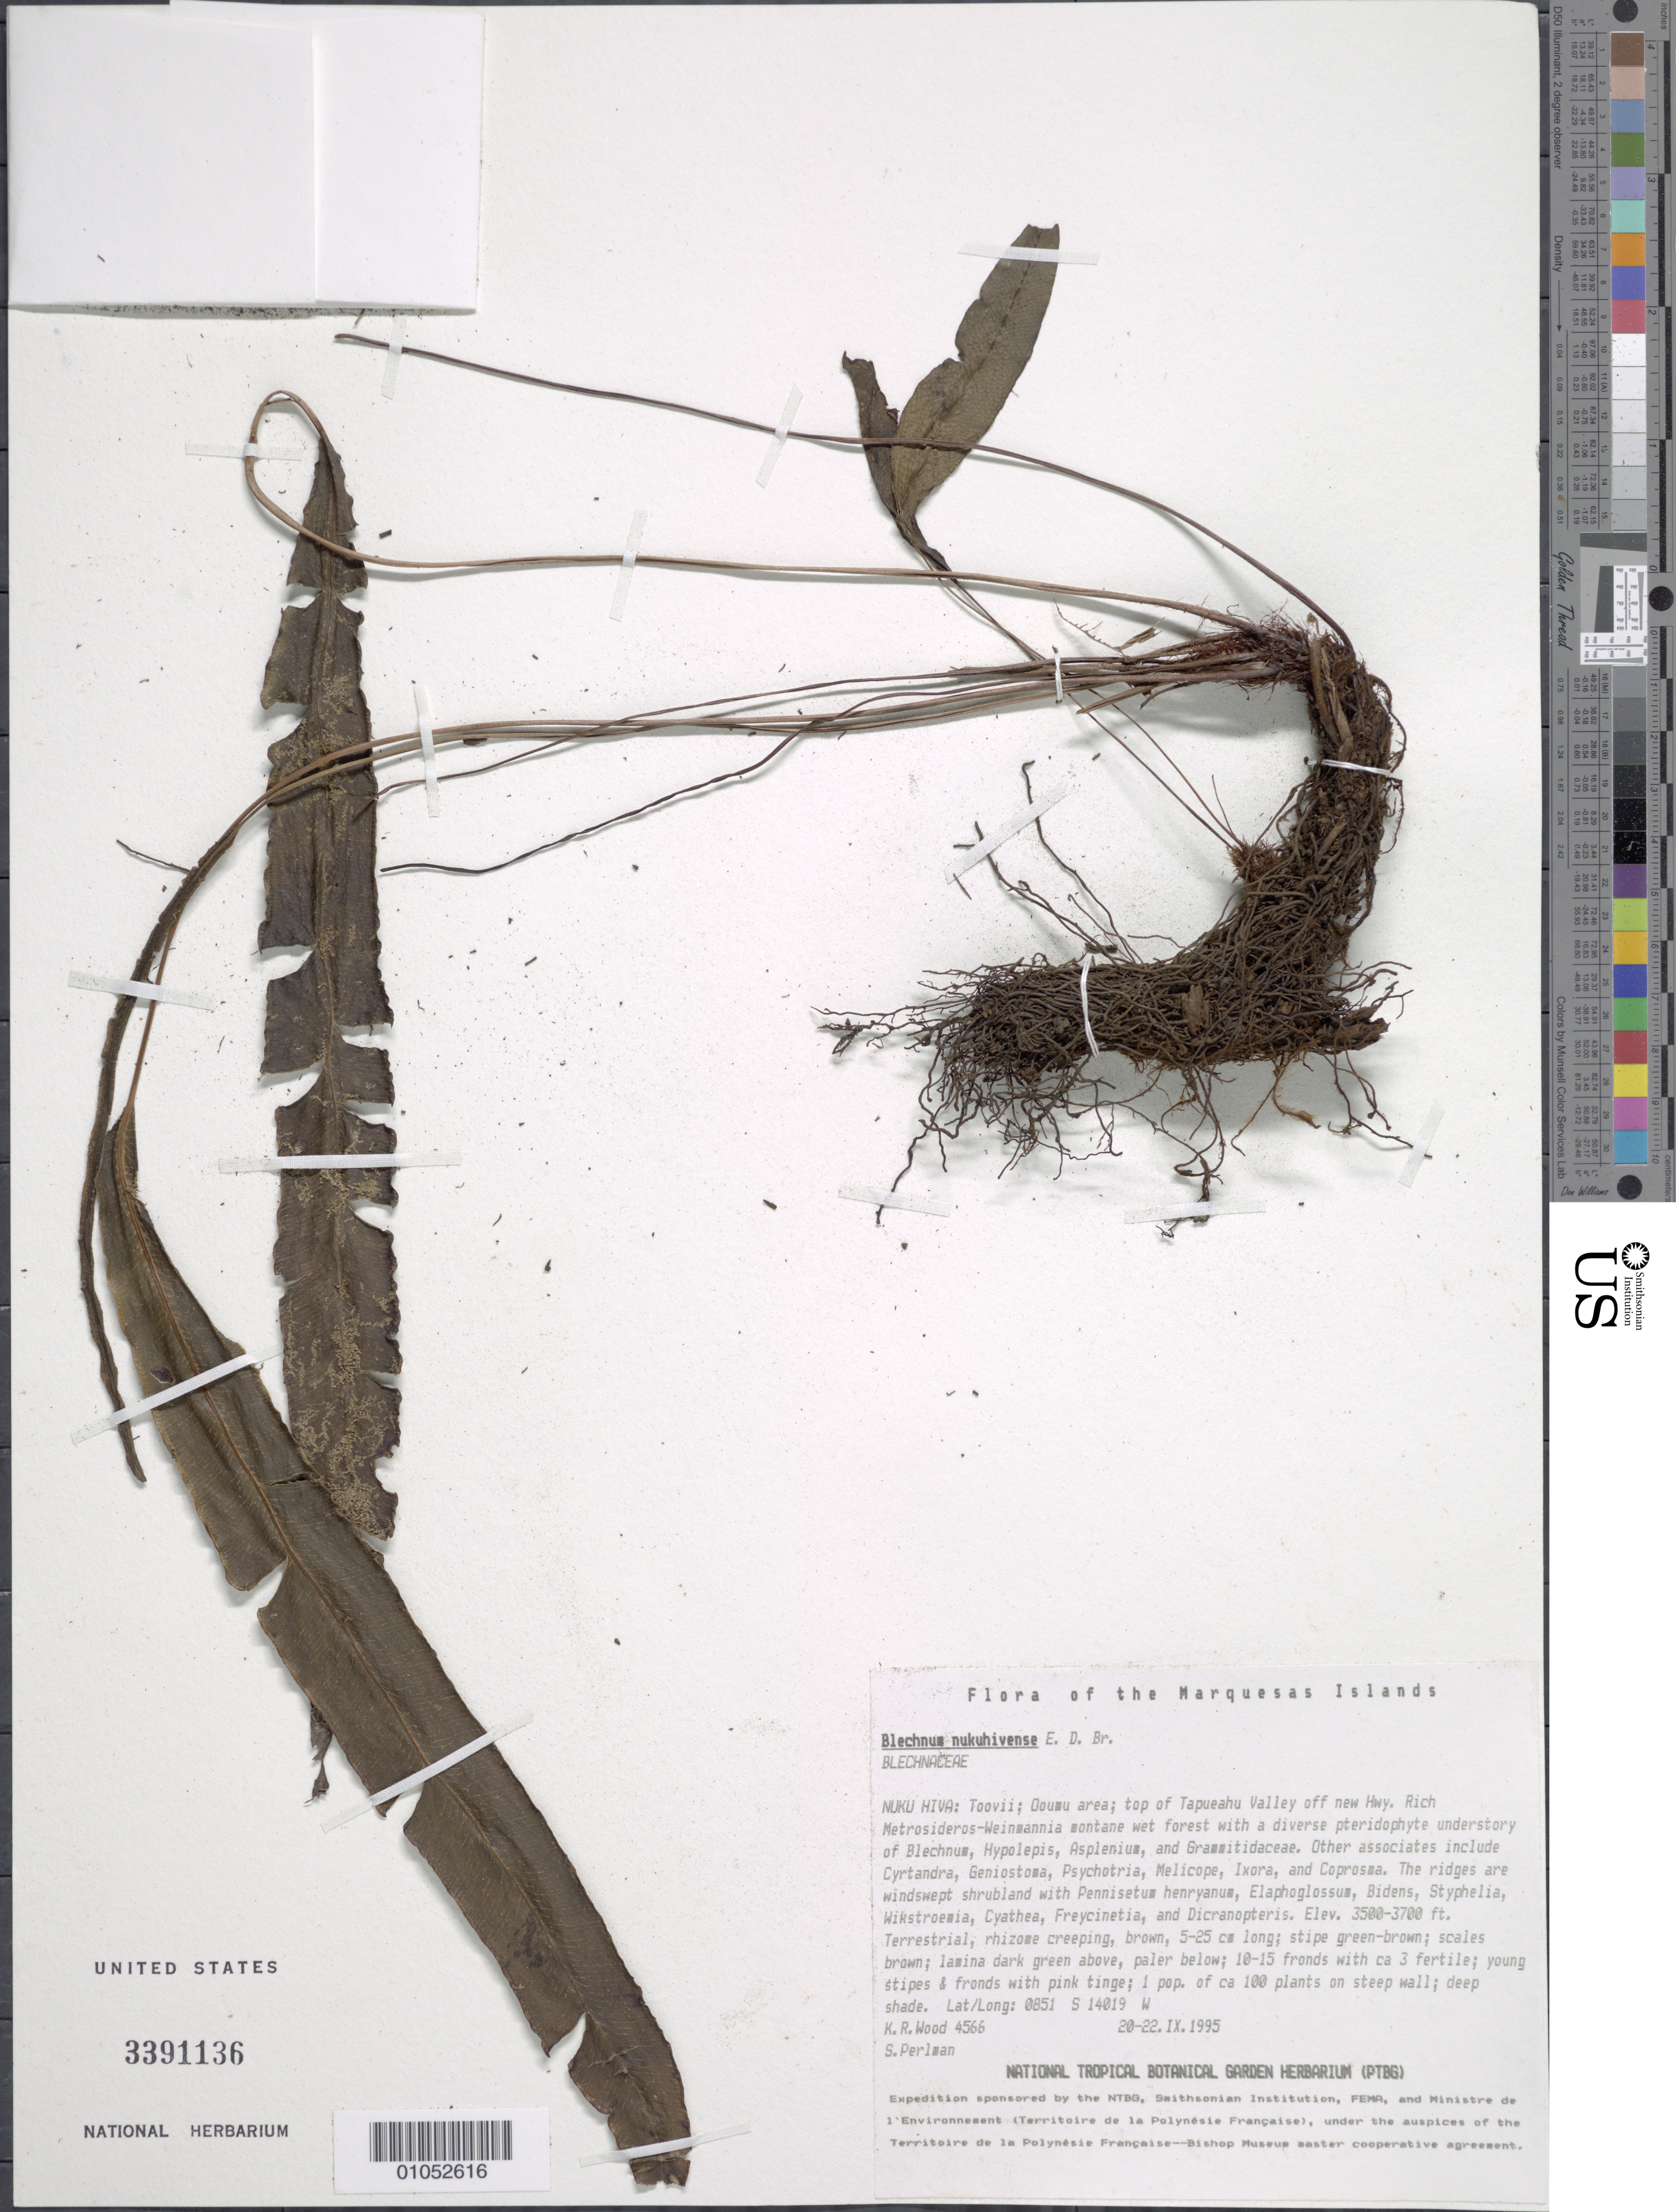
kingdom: Plantae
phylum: Tracheophyta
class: Polypodiopsida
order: Polypodiales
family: Blechnaceae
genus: Blechnum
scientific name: Blechnum nukuhivense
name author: E.D. Br.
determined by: Lorence, David H., (PTBG), National Tropical Botanical Garden (UNITED STATES)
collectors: K. R. Wood & S. P. Perlman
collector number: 4566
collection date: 1995-09-20/1995-09-22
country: French Polynesia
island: Nuku Hiva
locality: Toovii, Ooumu area, top of Tapueahu Valley off new hwy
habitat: Rich Metrosideros - Weinmannia montane wet forests; deep shade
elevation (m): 1067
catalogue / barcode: US 3391136